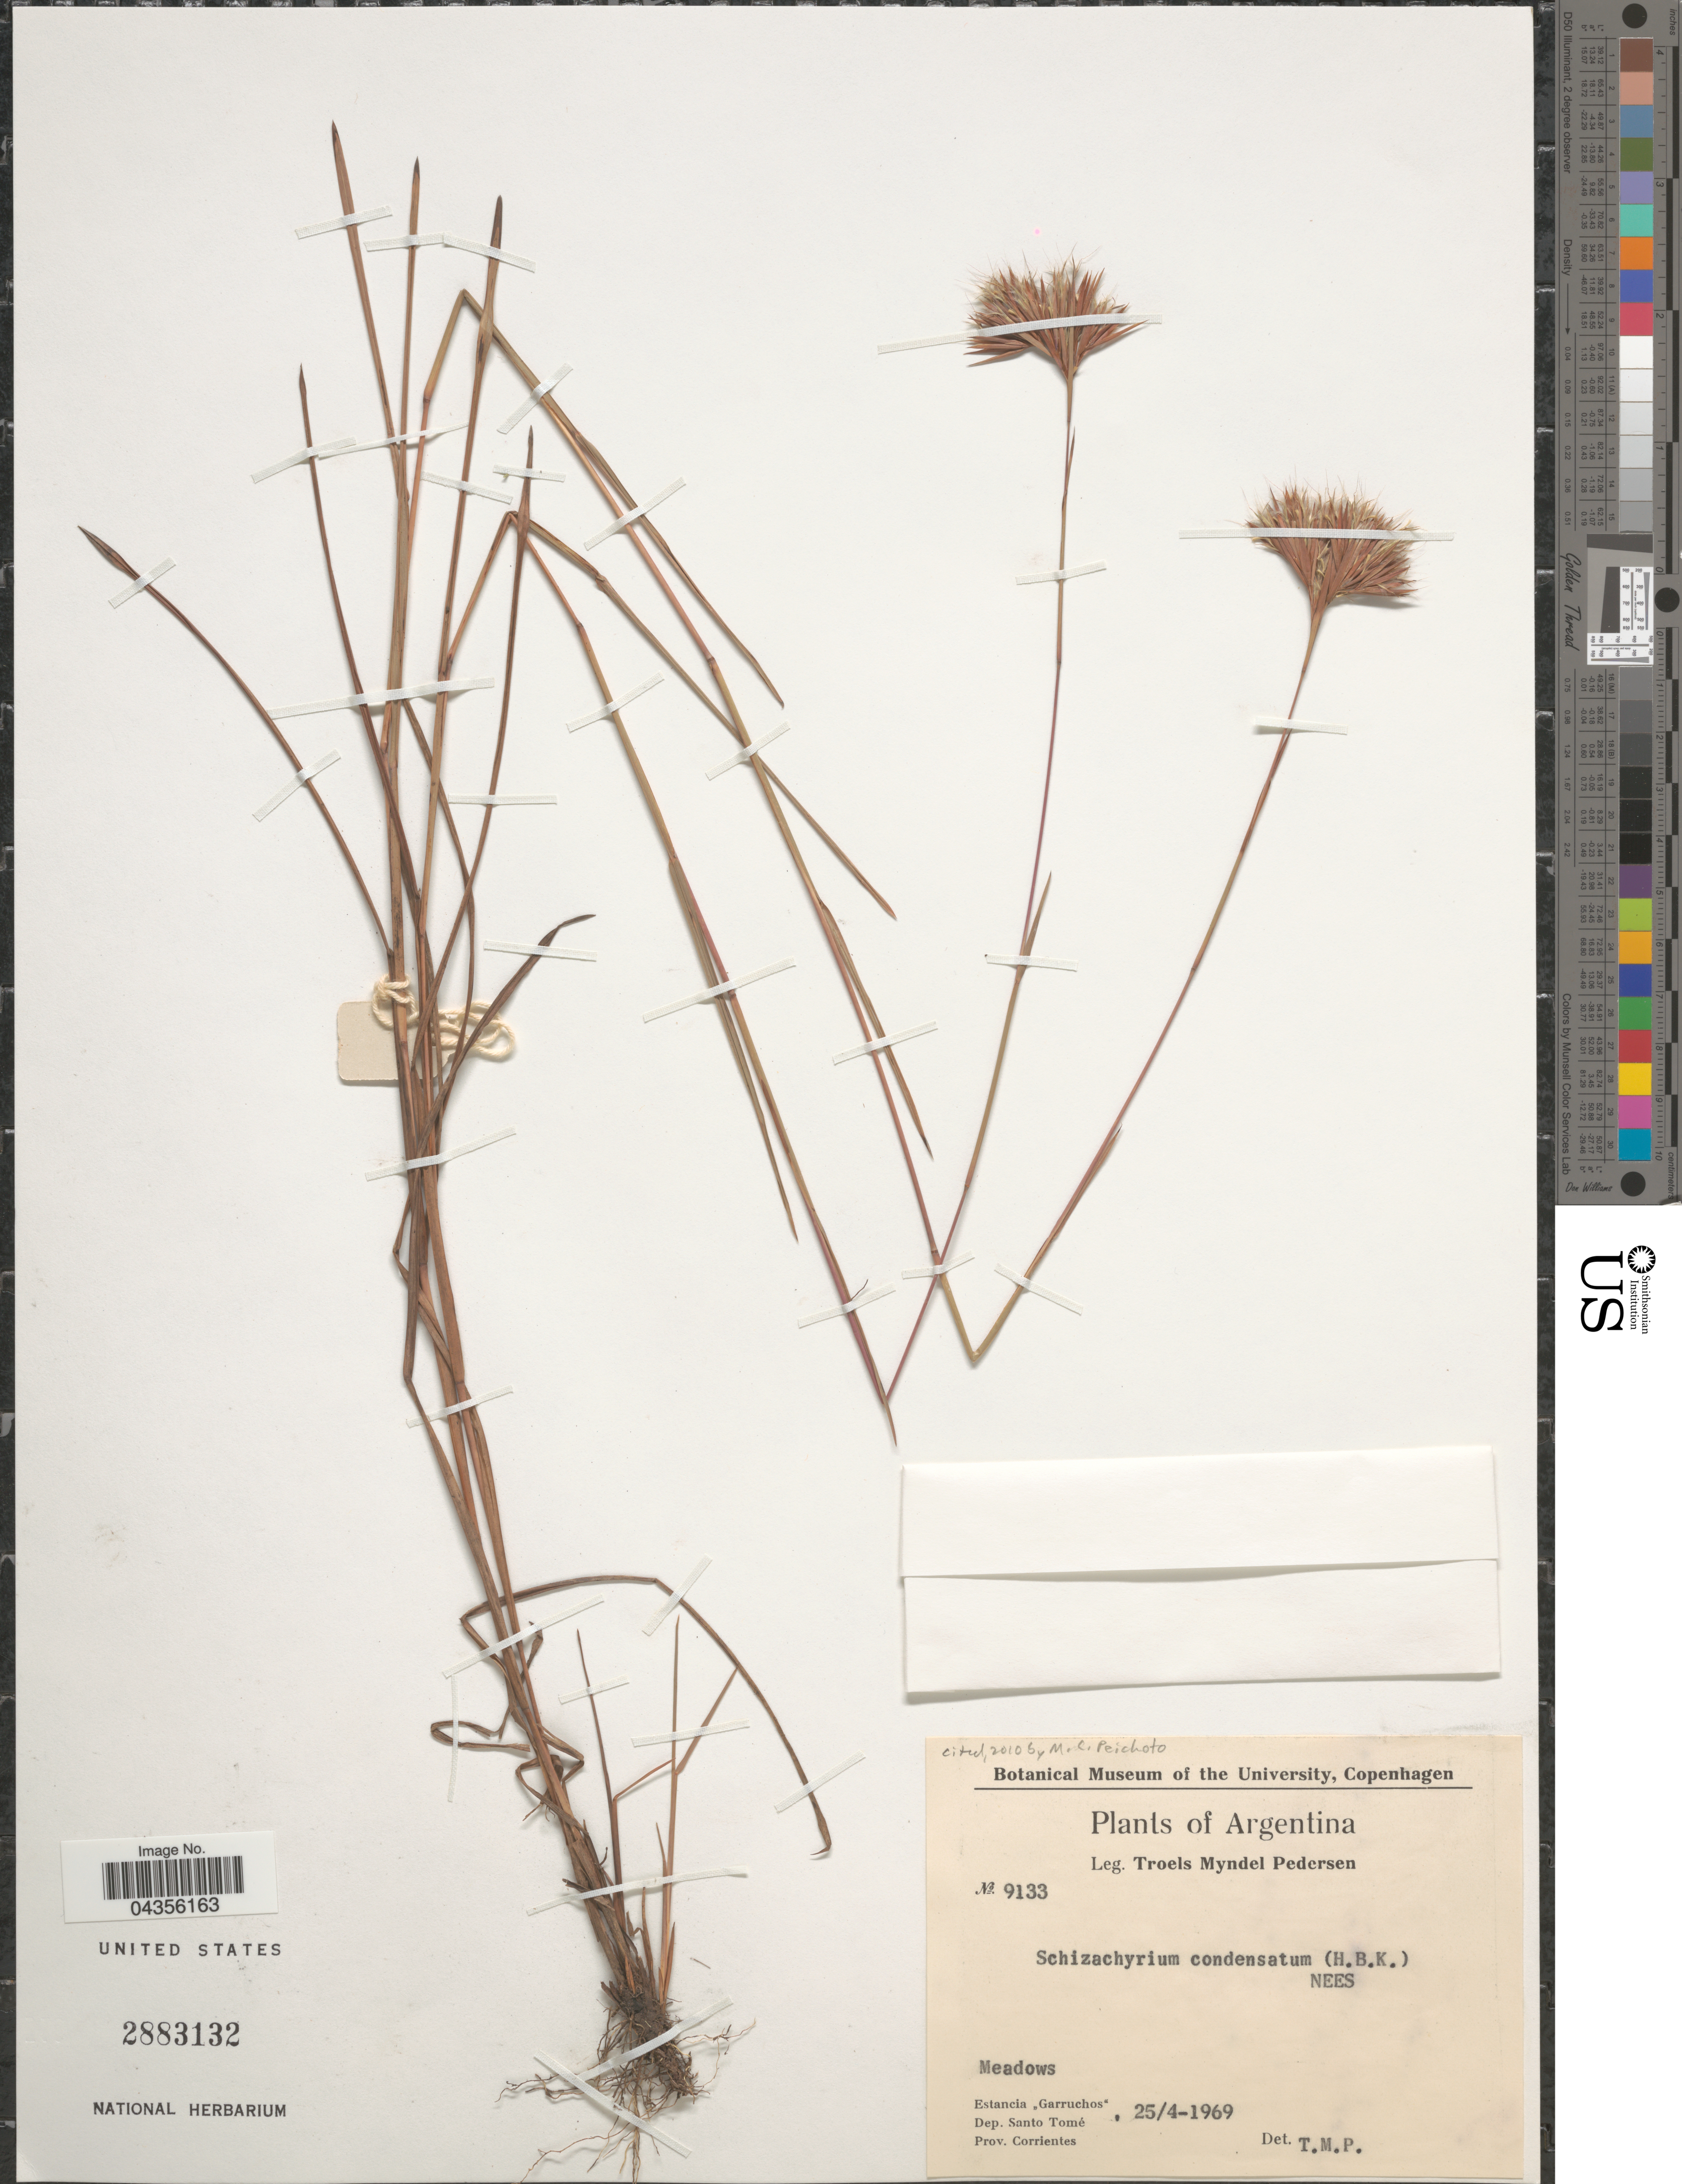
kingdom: Plantae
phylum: Tracheophyta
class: Liliopsida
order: Poales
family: Poaceae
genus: Schizachyrium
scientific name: Schizachyrium condensatum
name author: (Kunth) Nees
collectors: T. Pederson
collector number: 9133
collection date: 1969-04-25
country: Argentina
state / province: Corrientes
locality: Meadows. Estancia "Garruchos". Dep. Santo Tomé.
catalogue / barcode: US 2883132